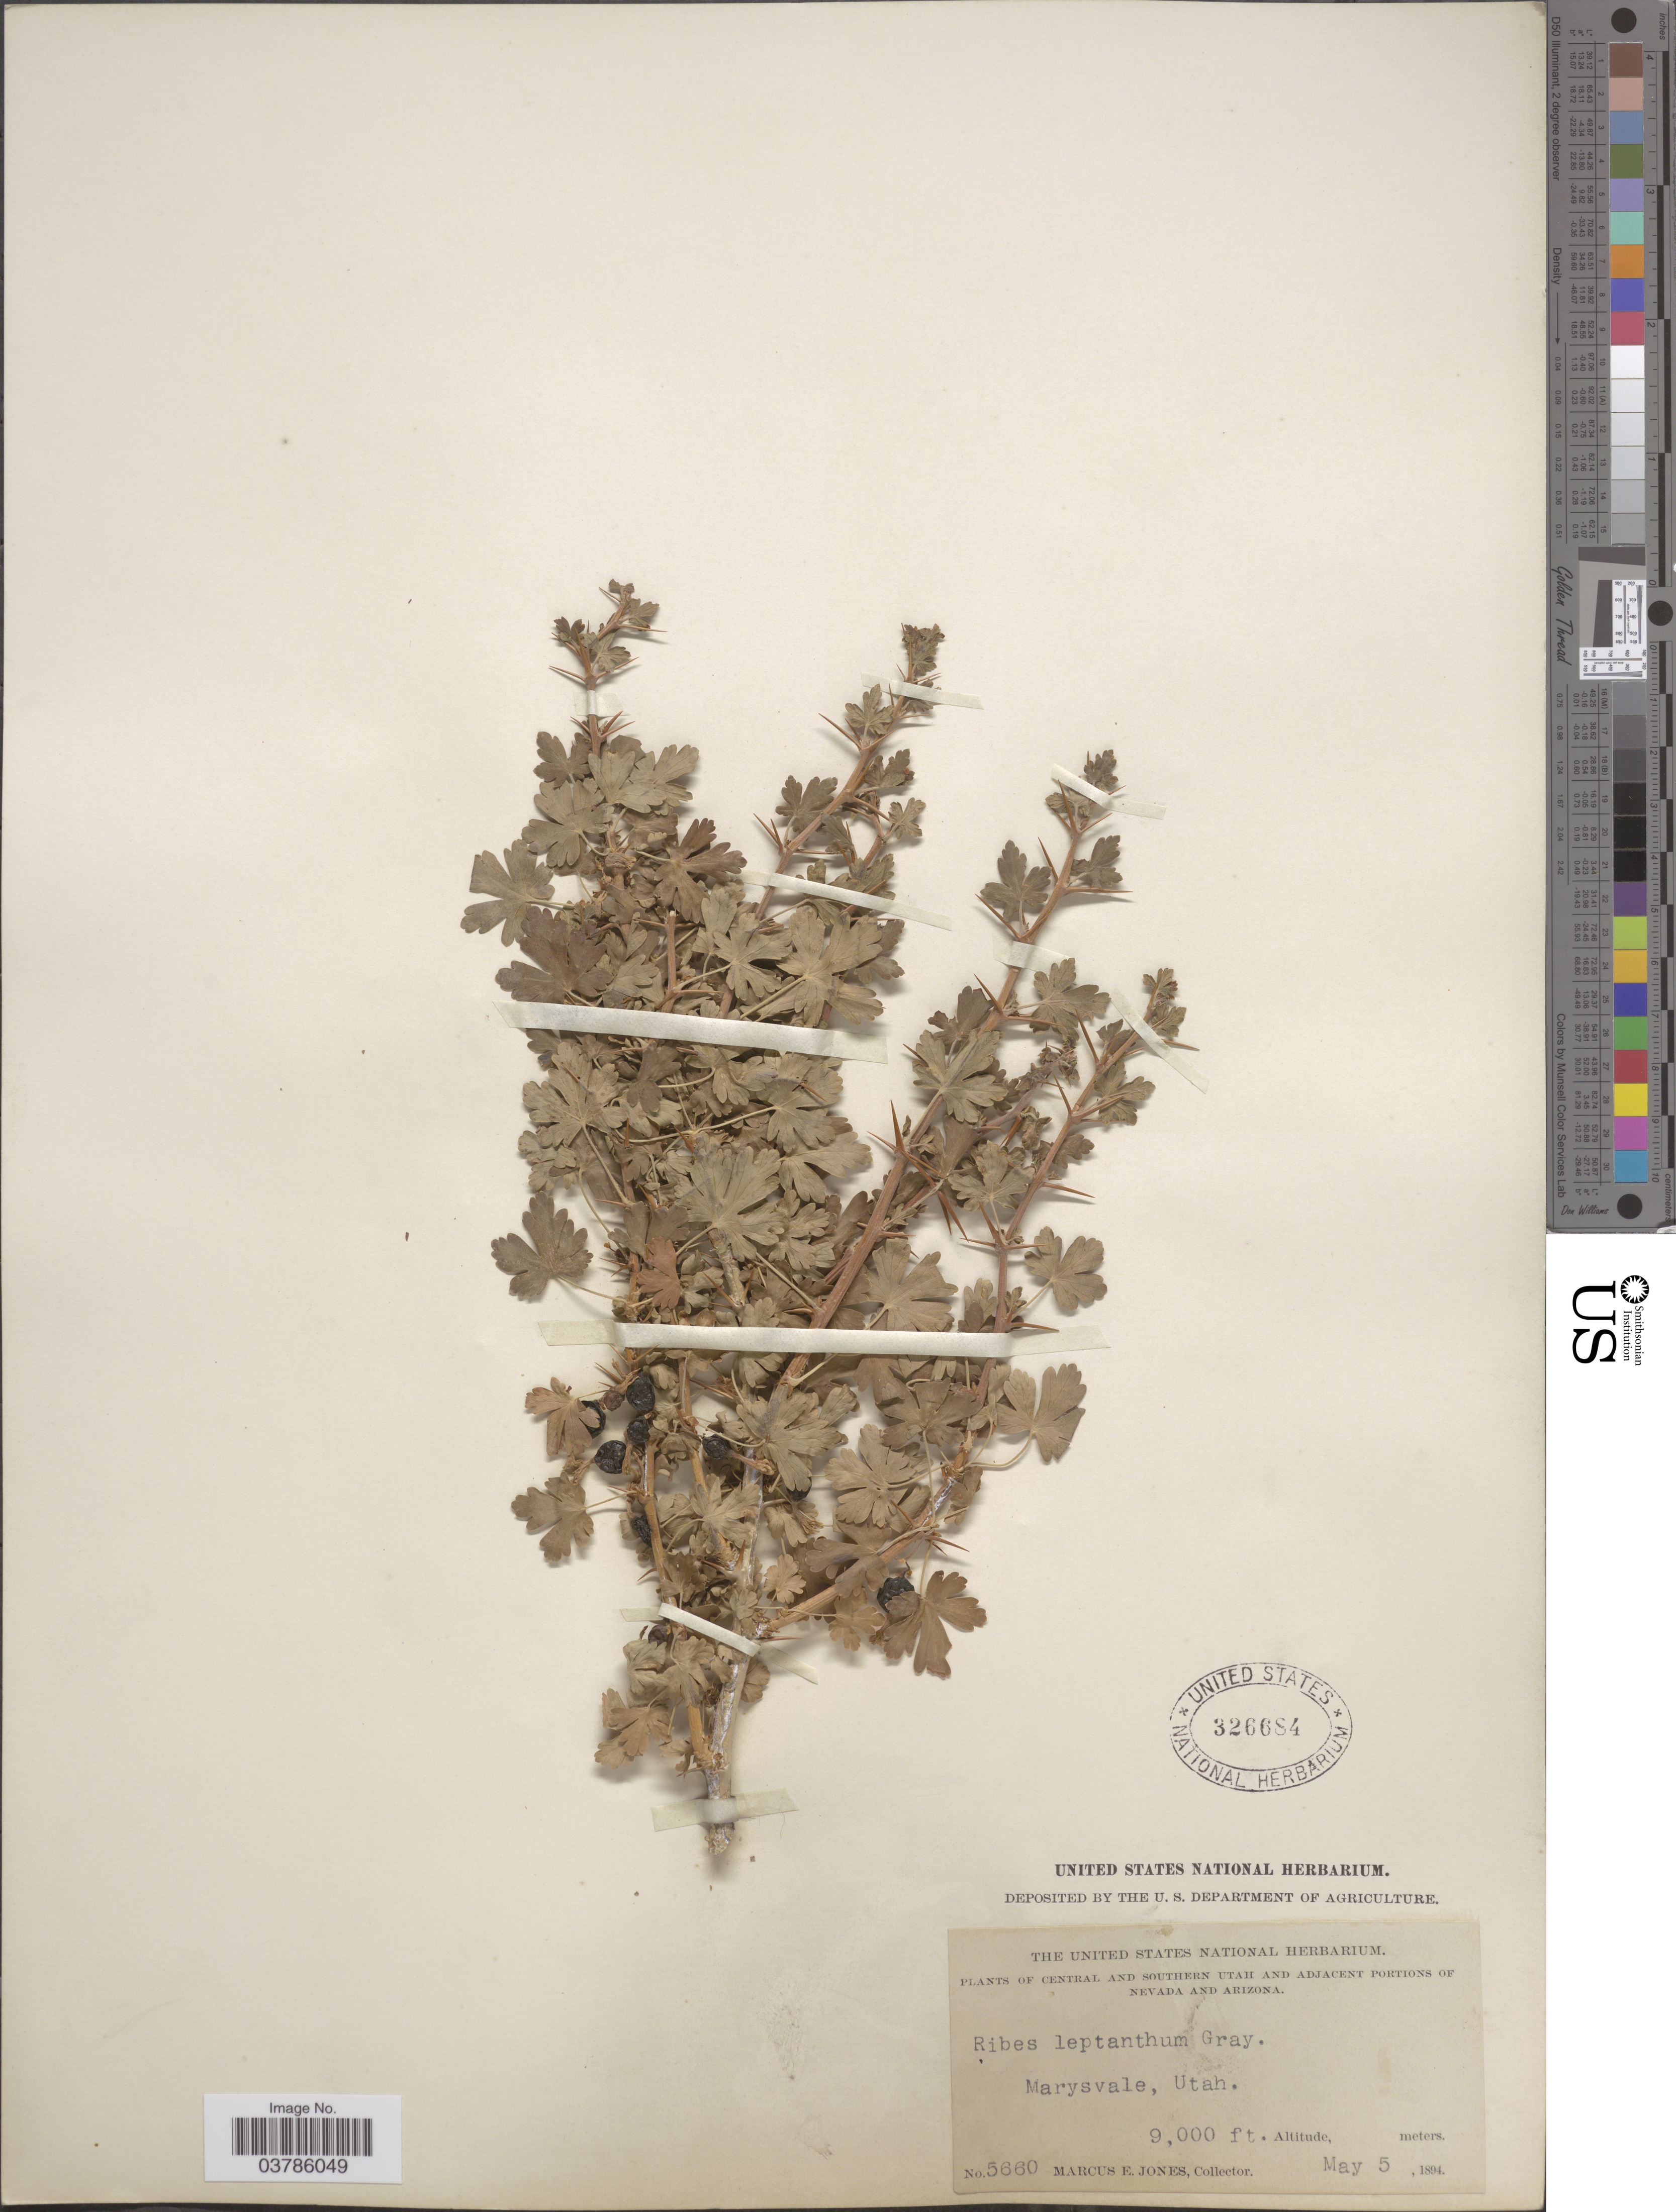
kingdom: Plantae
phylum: Tracheophyta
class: Magnoliopsida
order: Saxifragales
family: Grossulariaceae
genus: Ribes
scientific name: Ribes leptanthum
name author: A. Gray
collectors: M. E. Jones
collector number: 5660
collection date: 1894-05-05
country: United States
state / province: Utah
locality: Central and Southern Utah. Marysvale.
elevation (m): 2743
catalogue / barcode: US 326684